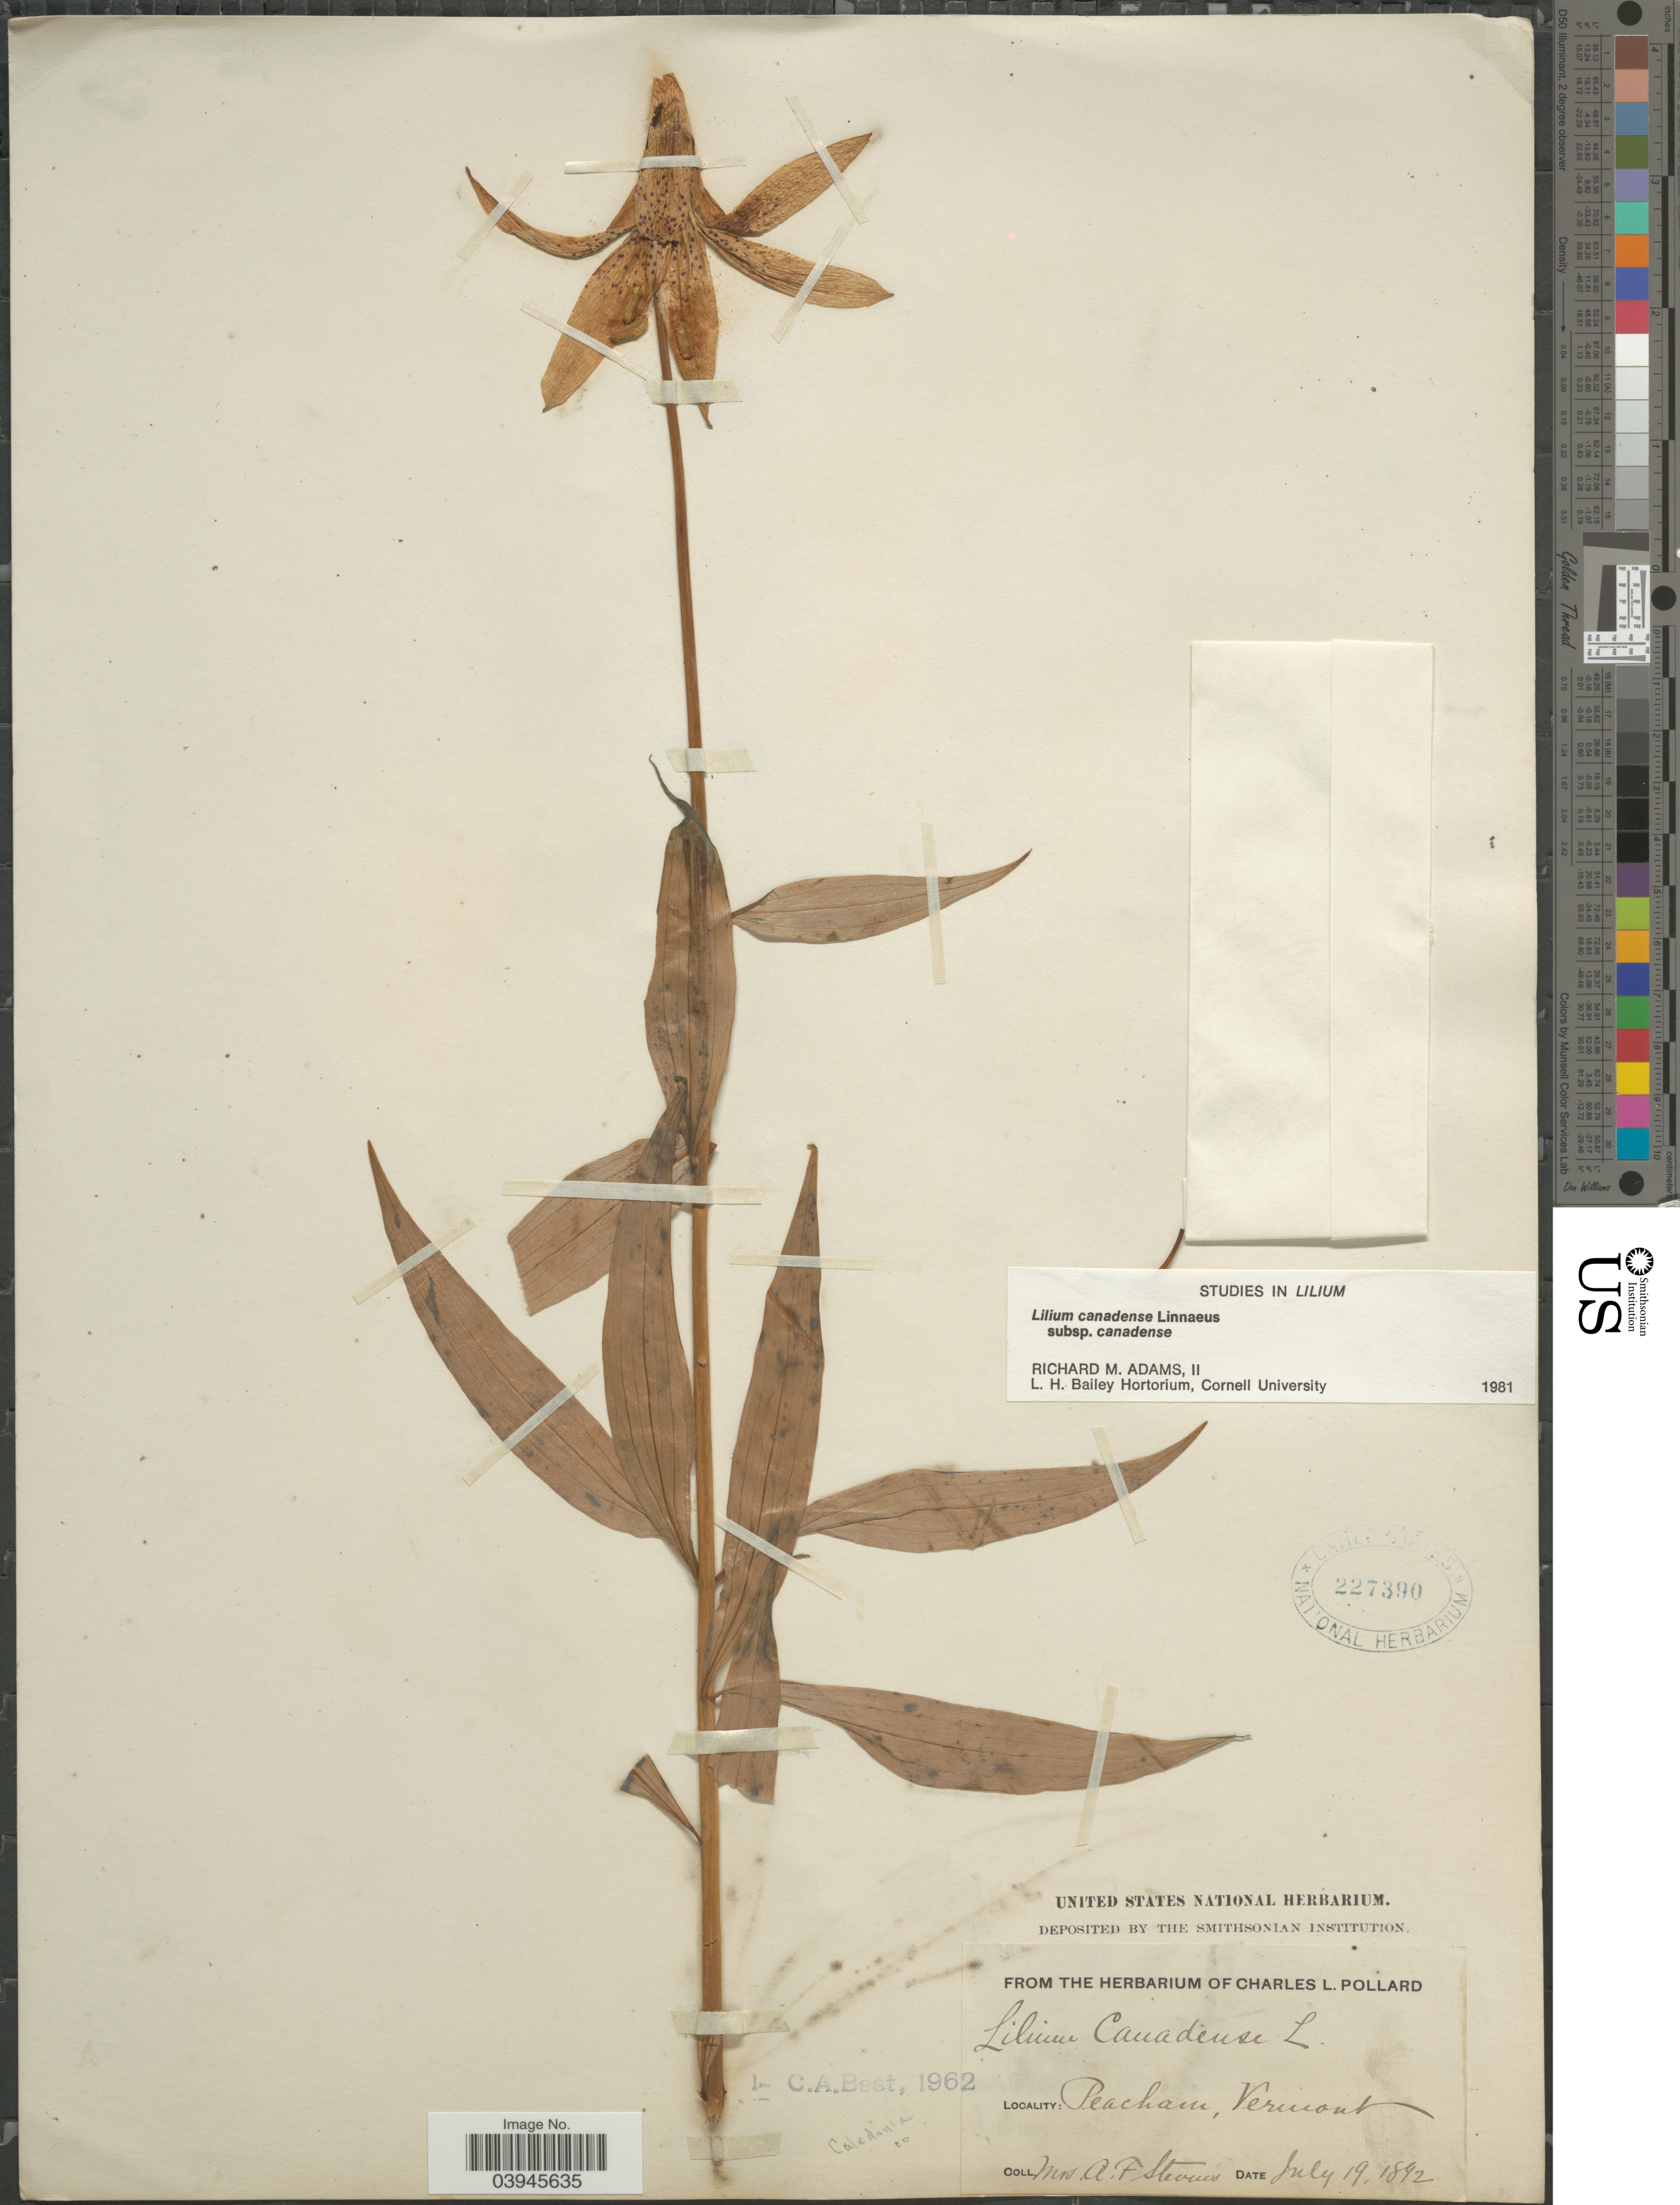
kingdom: Plantae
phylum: Tracheophyta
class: Liliopsida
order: Liliales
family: Liliaceae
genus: Lilium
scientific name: Lilium canadense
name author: L.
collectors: A. Stevens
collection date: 1892-07-19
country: United States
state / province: Vermont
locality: Peacham, Caledonia Co.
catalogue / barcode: US 227390